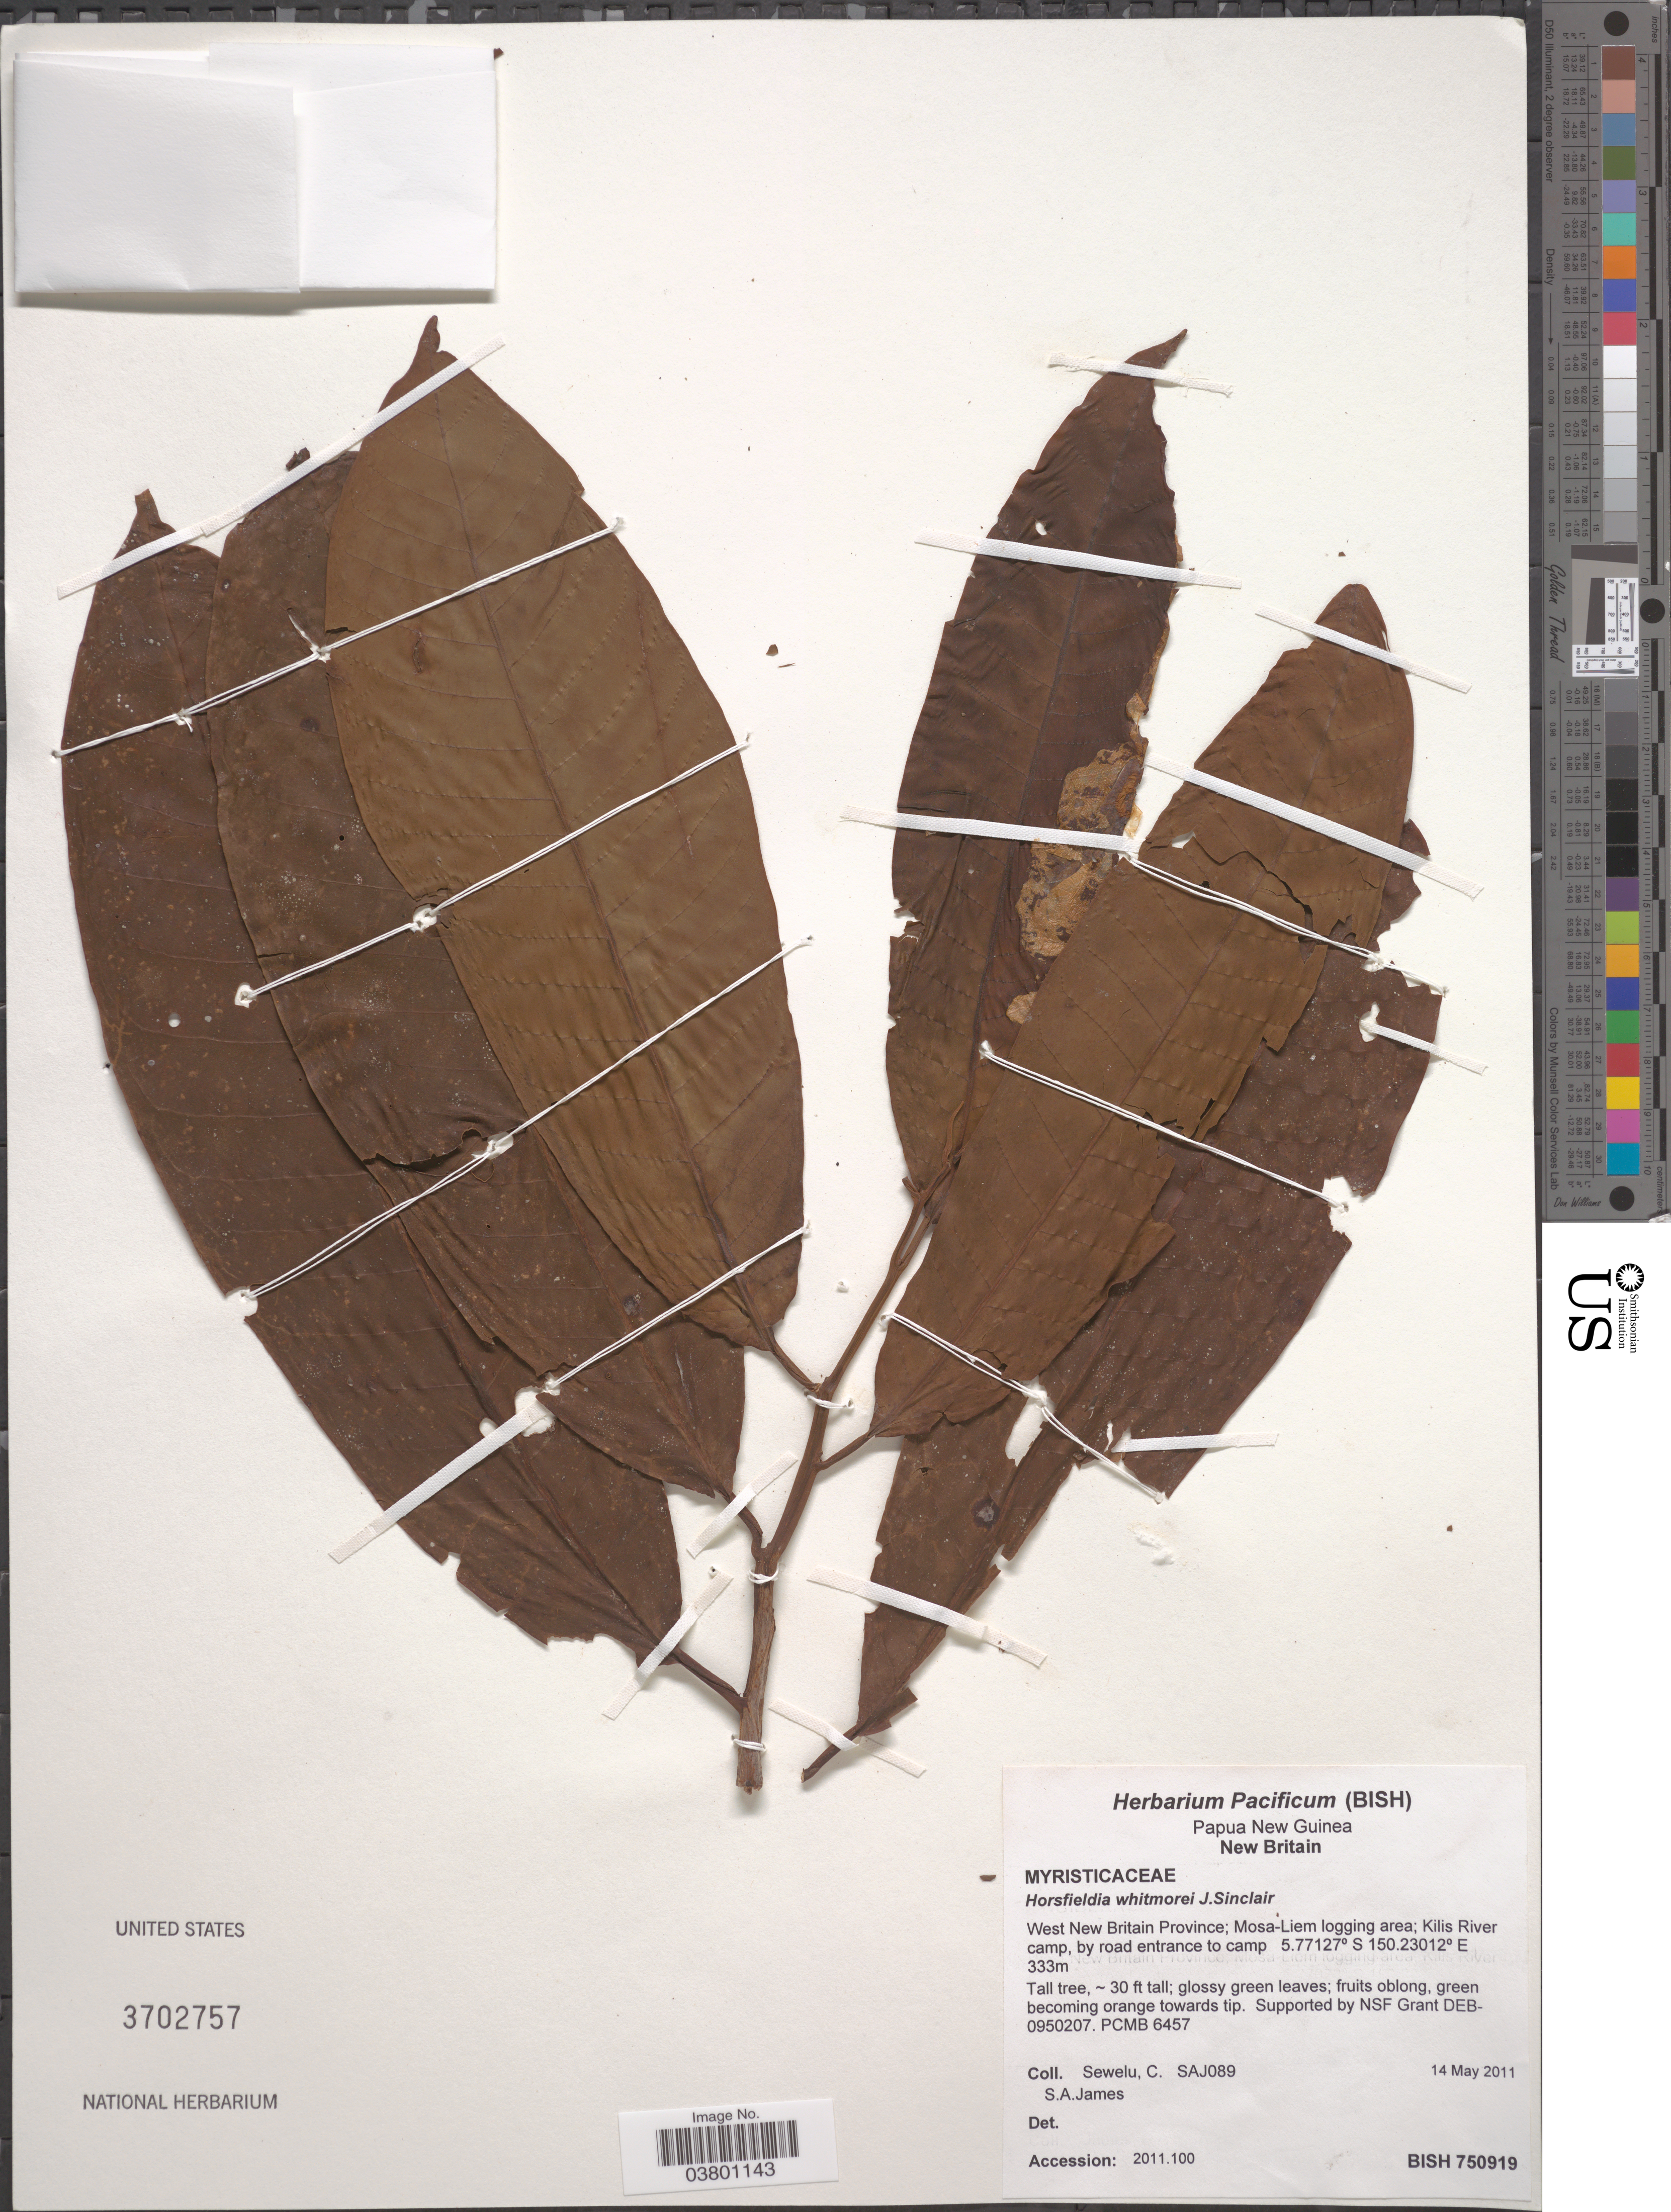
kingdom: Plantae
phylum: Tracheophyta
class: Magnoliopsida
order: Magnoliales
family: Myristicaceae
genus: Horsfieldia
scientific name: Horsfieldia whitmorei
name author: J. Sinclair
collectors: C. Sewelu & S. James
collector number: SAJ089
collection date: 2011-05-14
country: Papua New Guinea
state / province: West New Britain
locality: New Britain. [unsure placement] Mosa-Liem logging area; Kilis River camp.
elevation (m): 333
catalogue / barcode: US 3702757